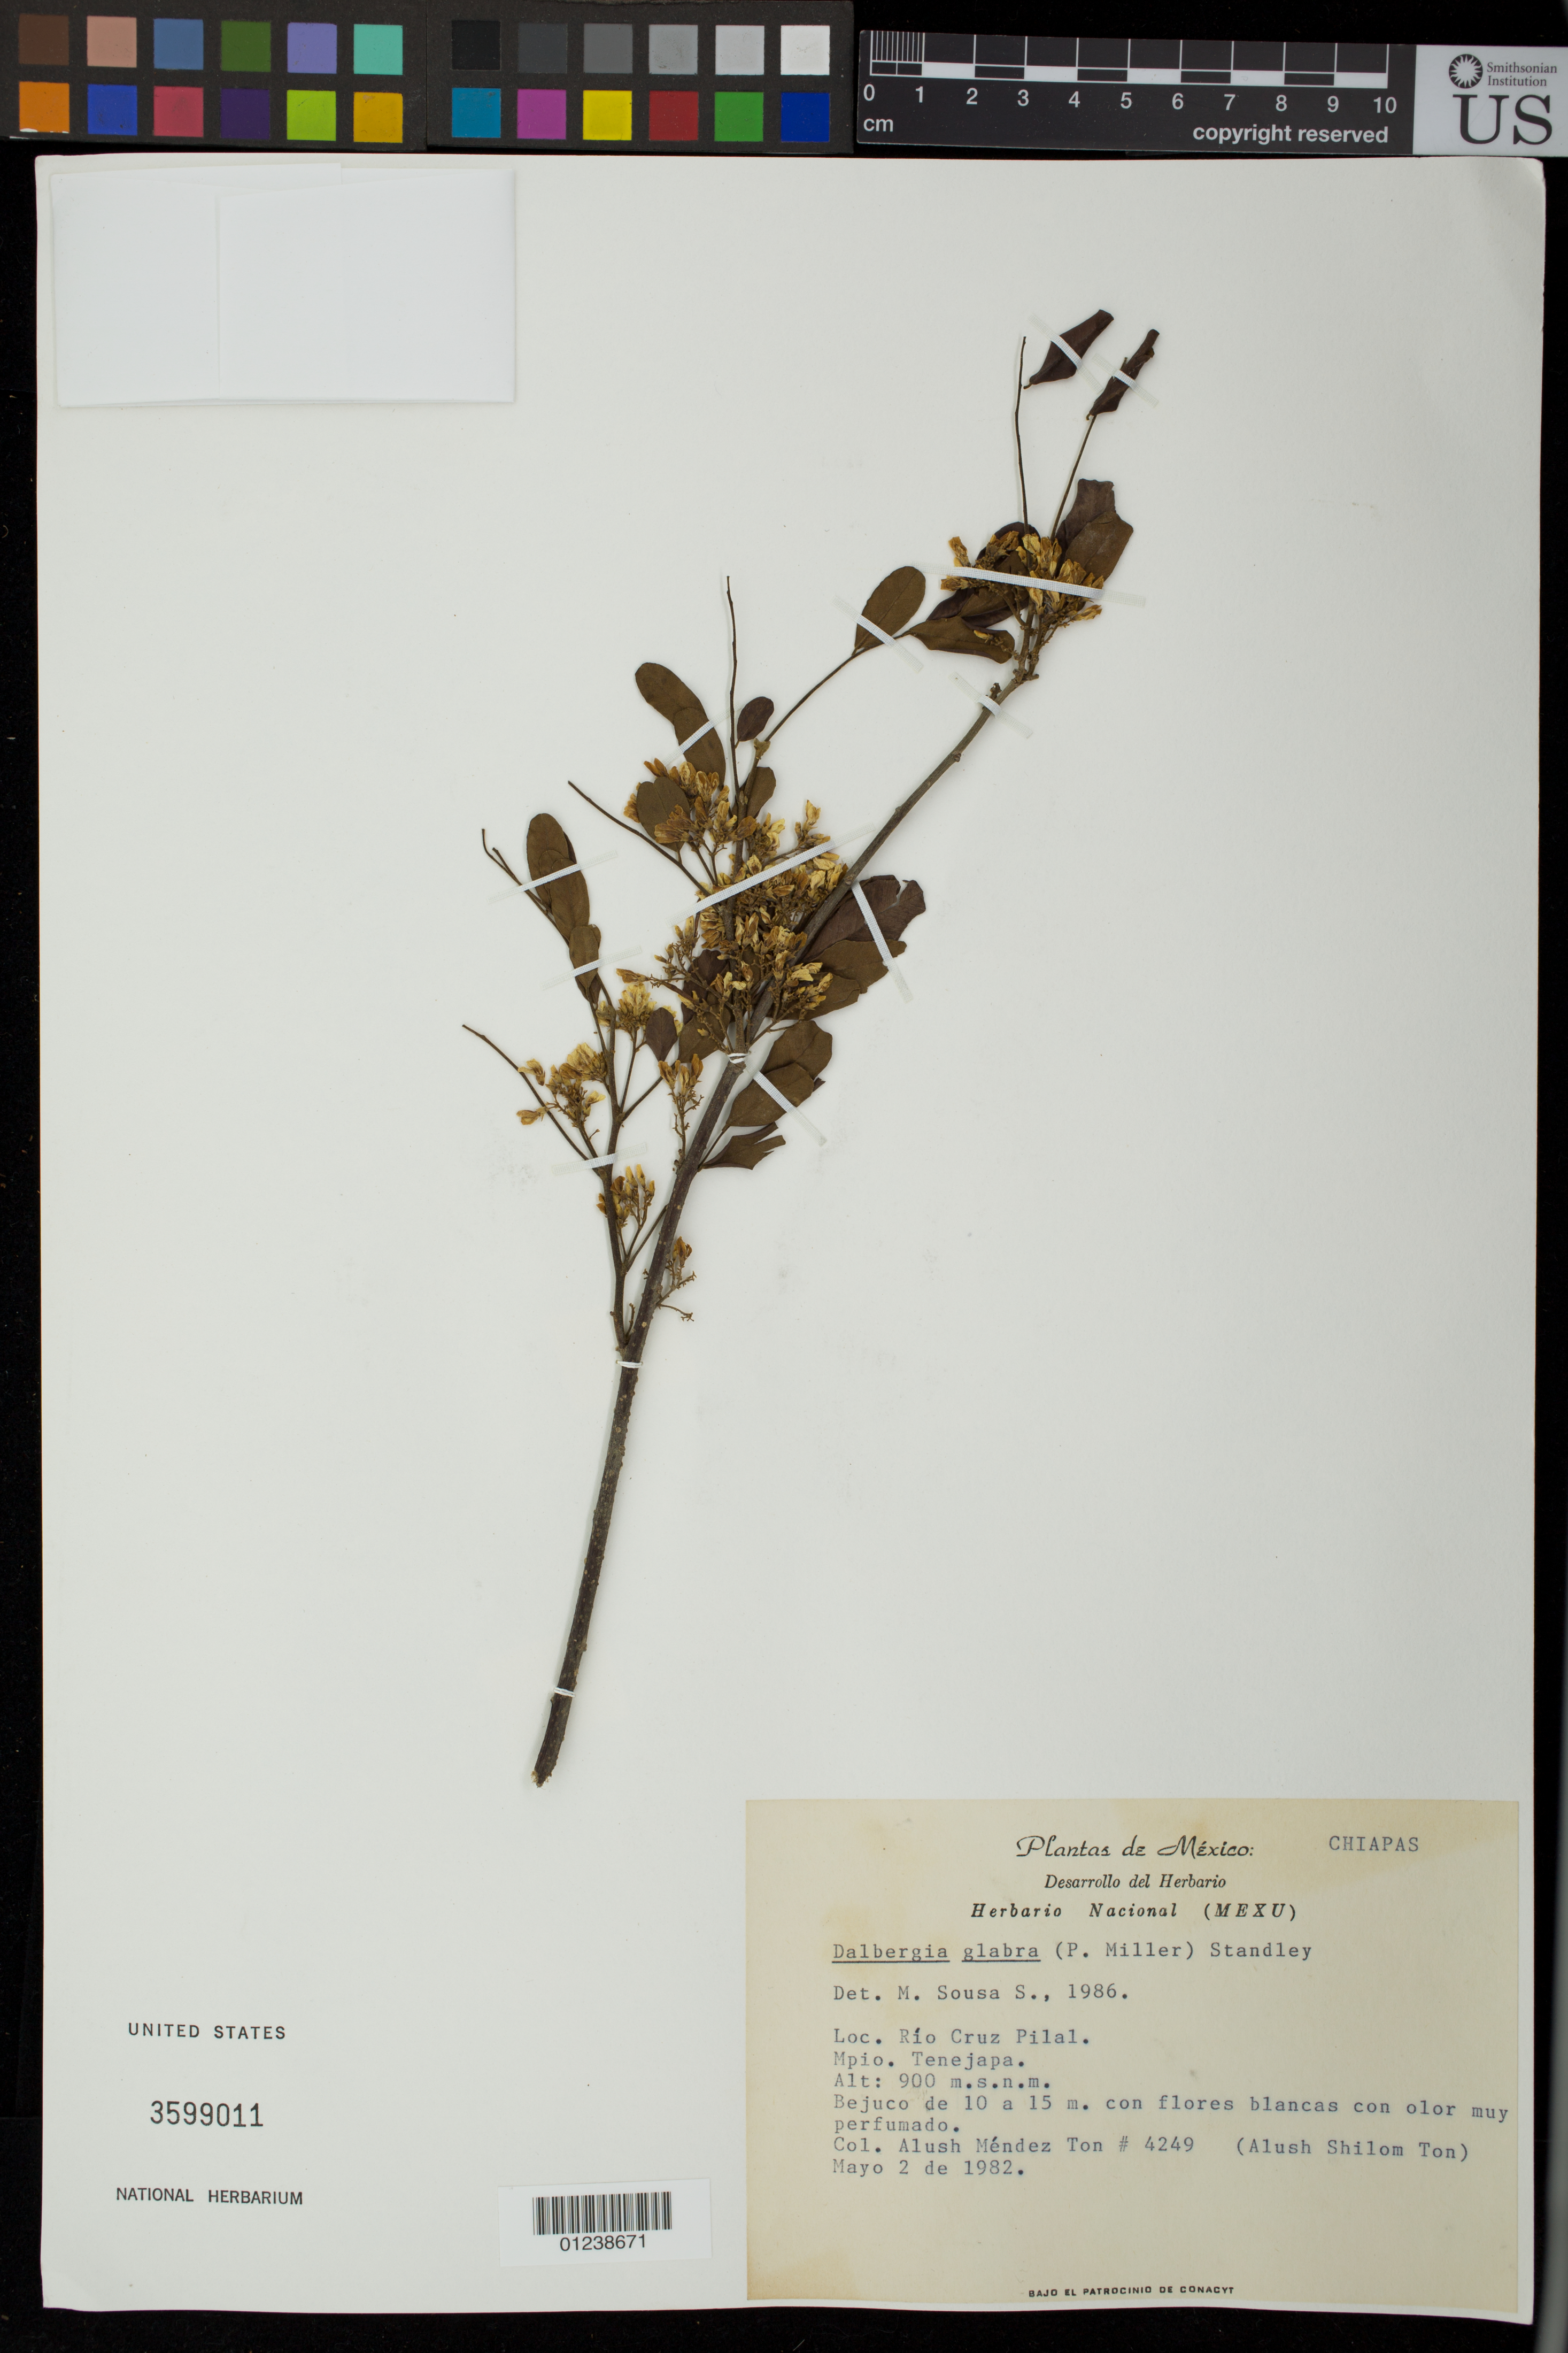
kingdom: Plantae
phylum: Tracheophyta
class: Magnoliopsida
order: Fabales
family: Fabaceae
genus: Dalbergia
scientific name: Dalbergia glabra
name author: (Mill.) Standl.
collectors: A. M. Ton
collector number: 4249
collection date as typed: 02 May 1982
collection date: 1982-05-02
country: Mexico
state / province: Chiapas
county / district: Tenejapa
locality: Río Cruz Pilal.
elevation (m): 900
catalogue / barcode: US 3599011